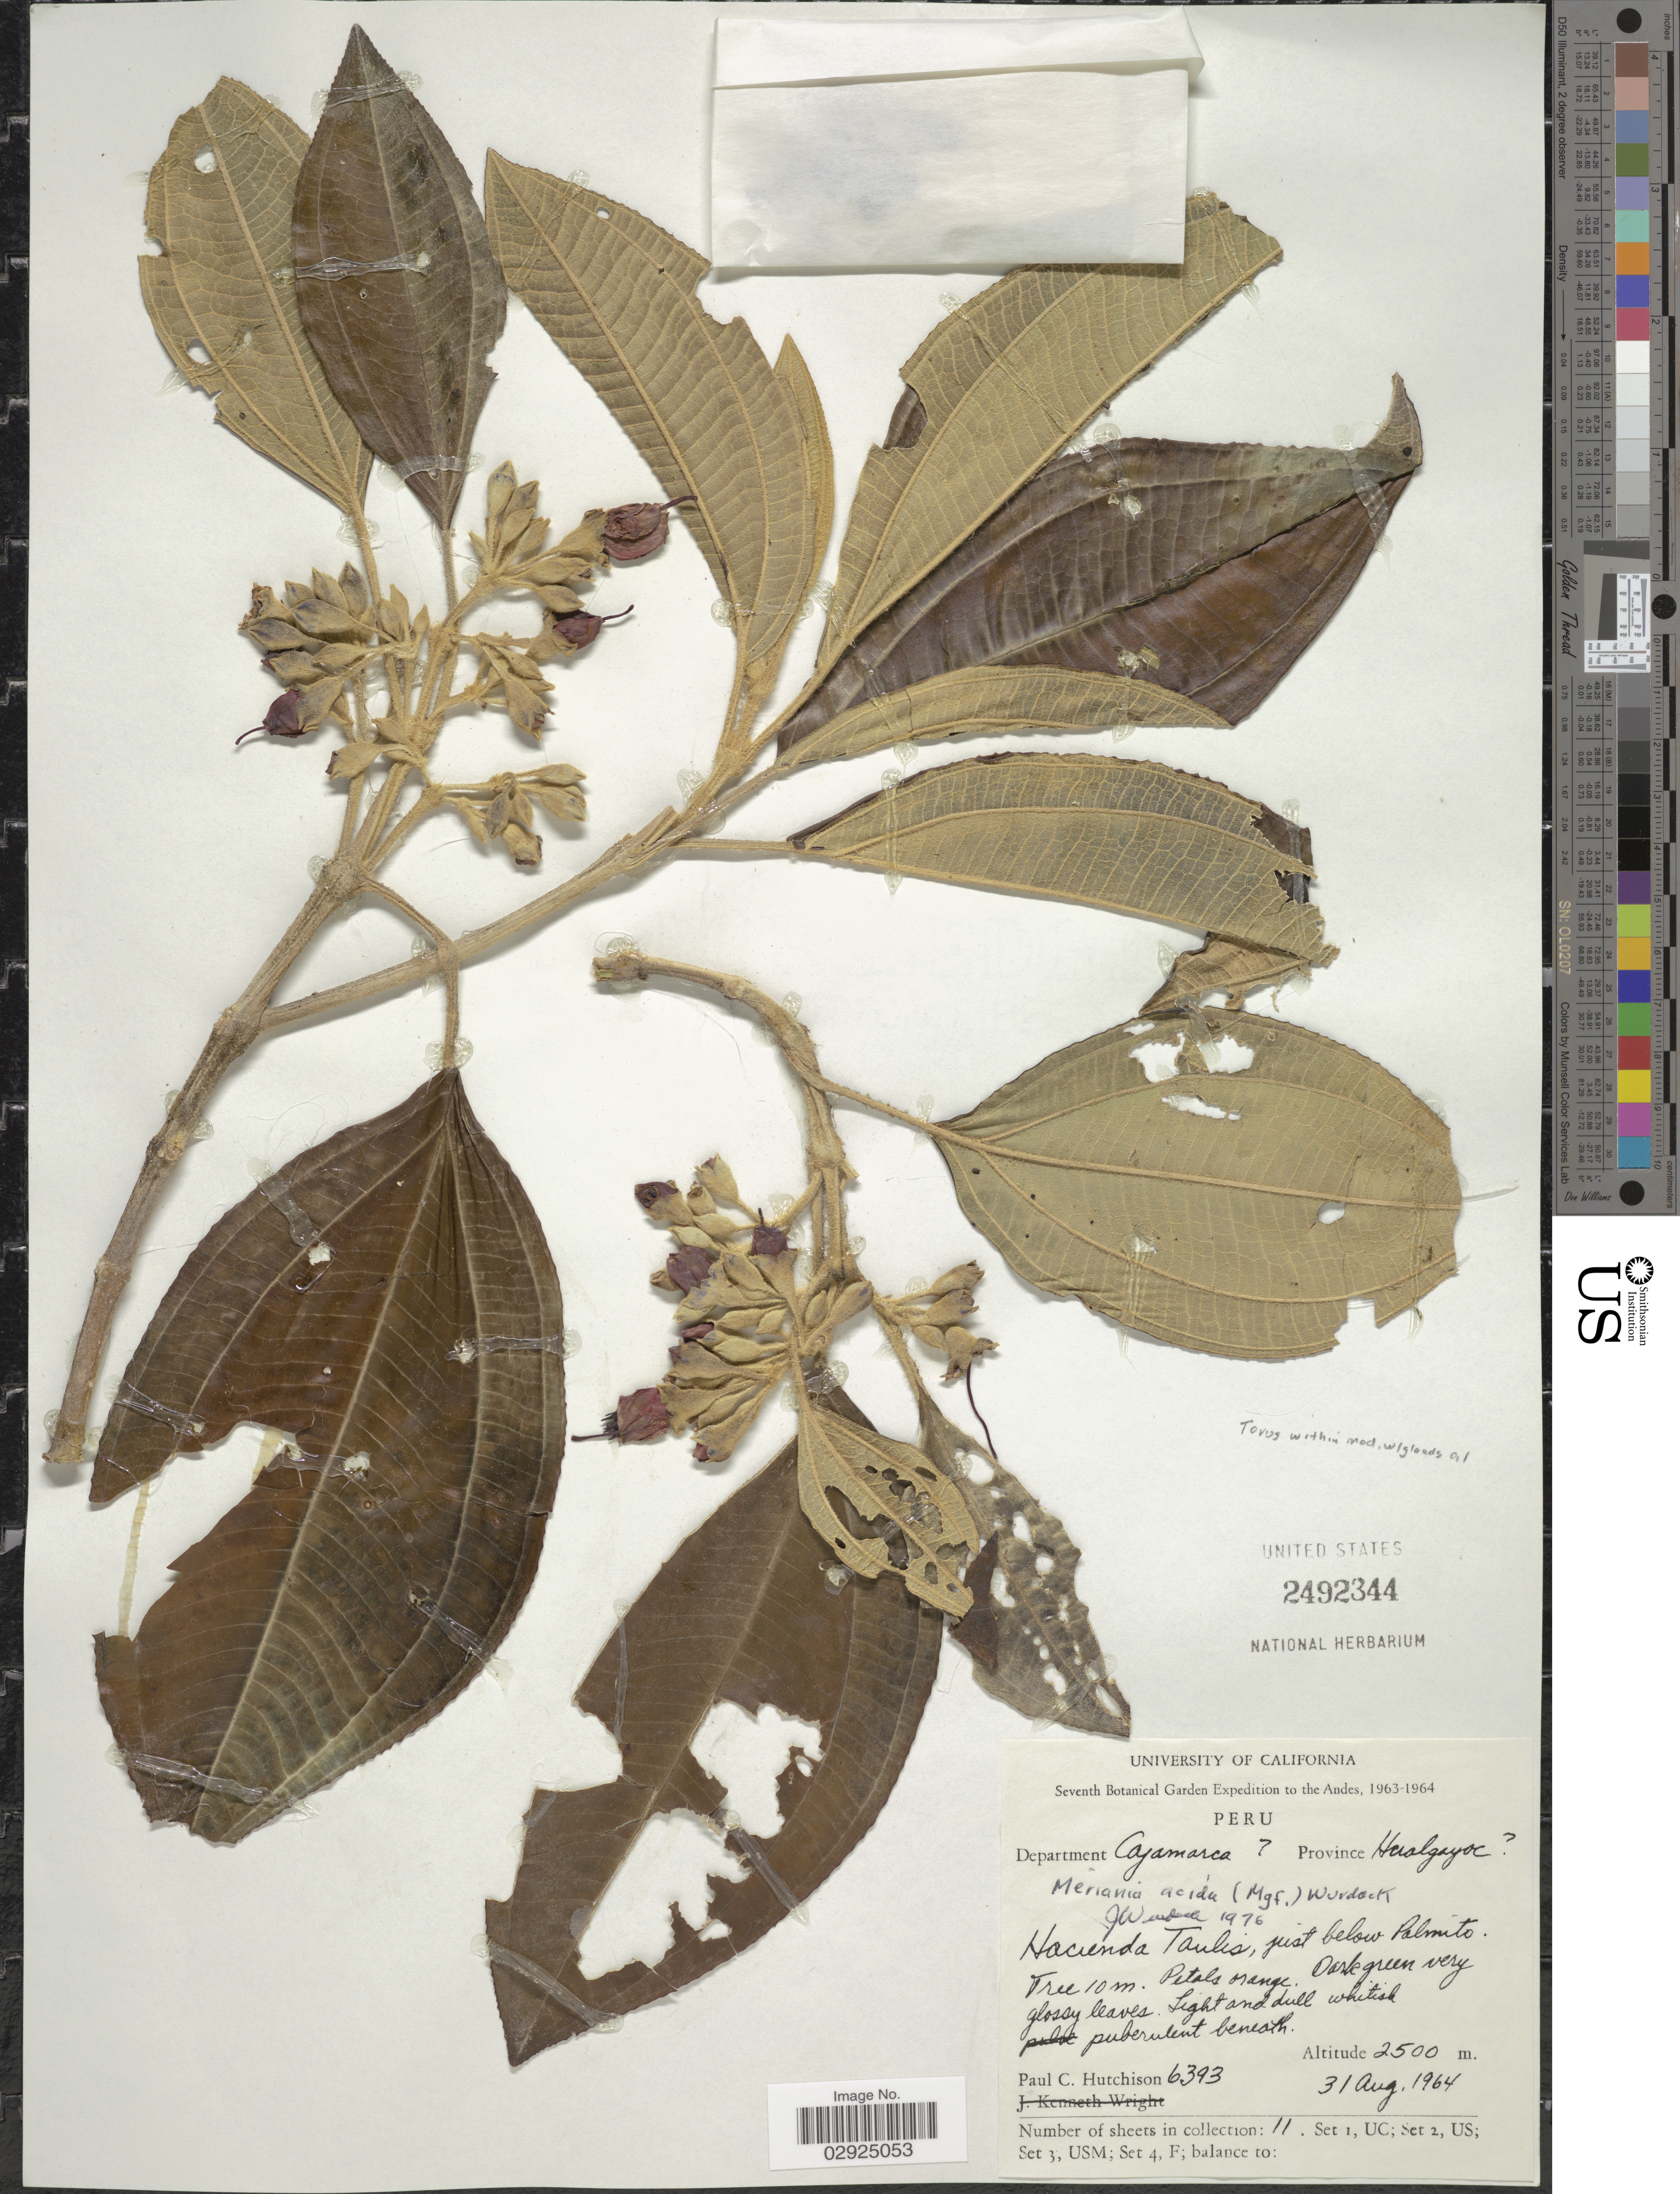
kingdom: Plantae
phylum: Tracheophyta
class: Magnoliopsida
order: Myrtales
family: Melastomataceae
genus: Meriania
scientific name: Meriania acida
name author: (Markgr.) Wurdack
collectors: P. C. Hutchison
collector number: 6393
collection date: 1964-08-31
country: Peru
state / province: Cajamarca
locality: The Andes, Department Cajamarca, Province Hualgayoc, Hacienda Taulis, just below Palmito.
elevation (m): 2500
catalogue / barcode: US 2492344